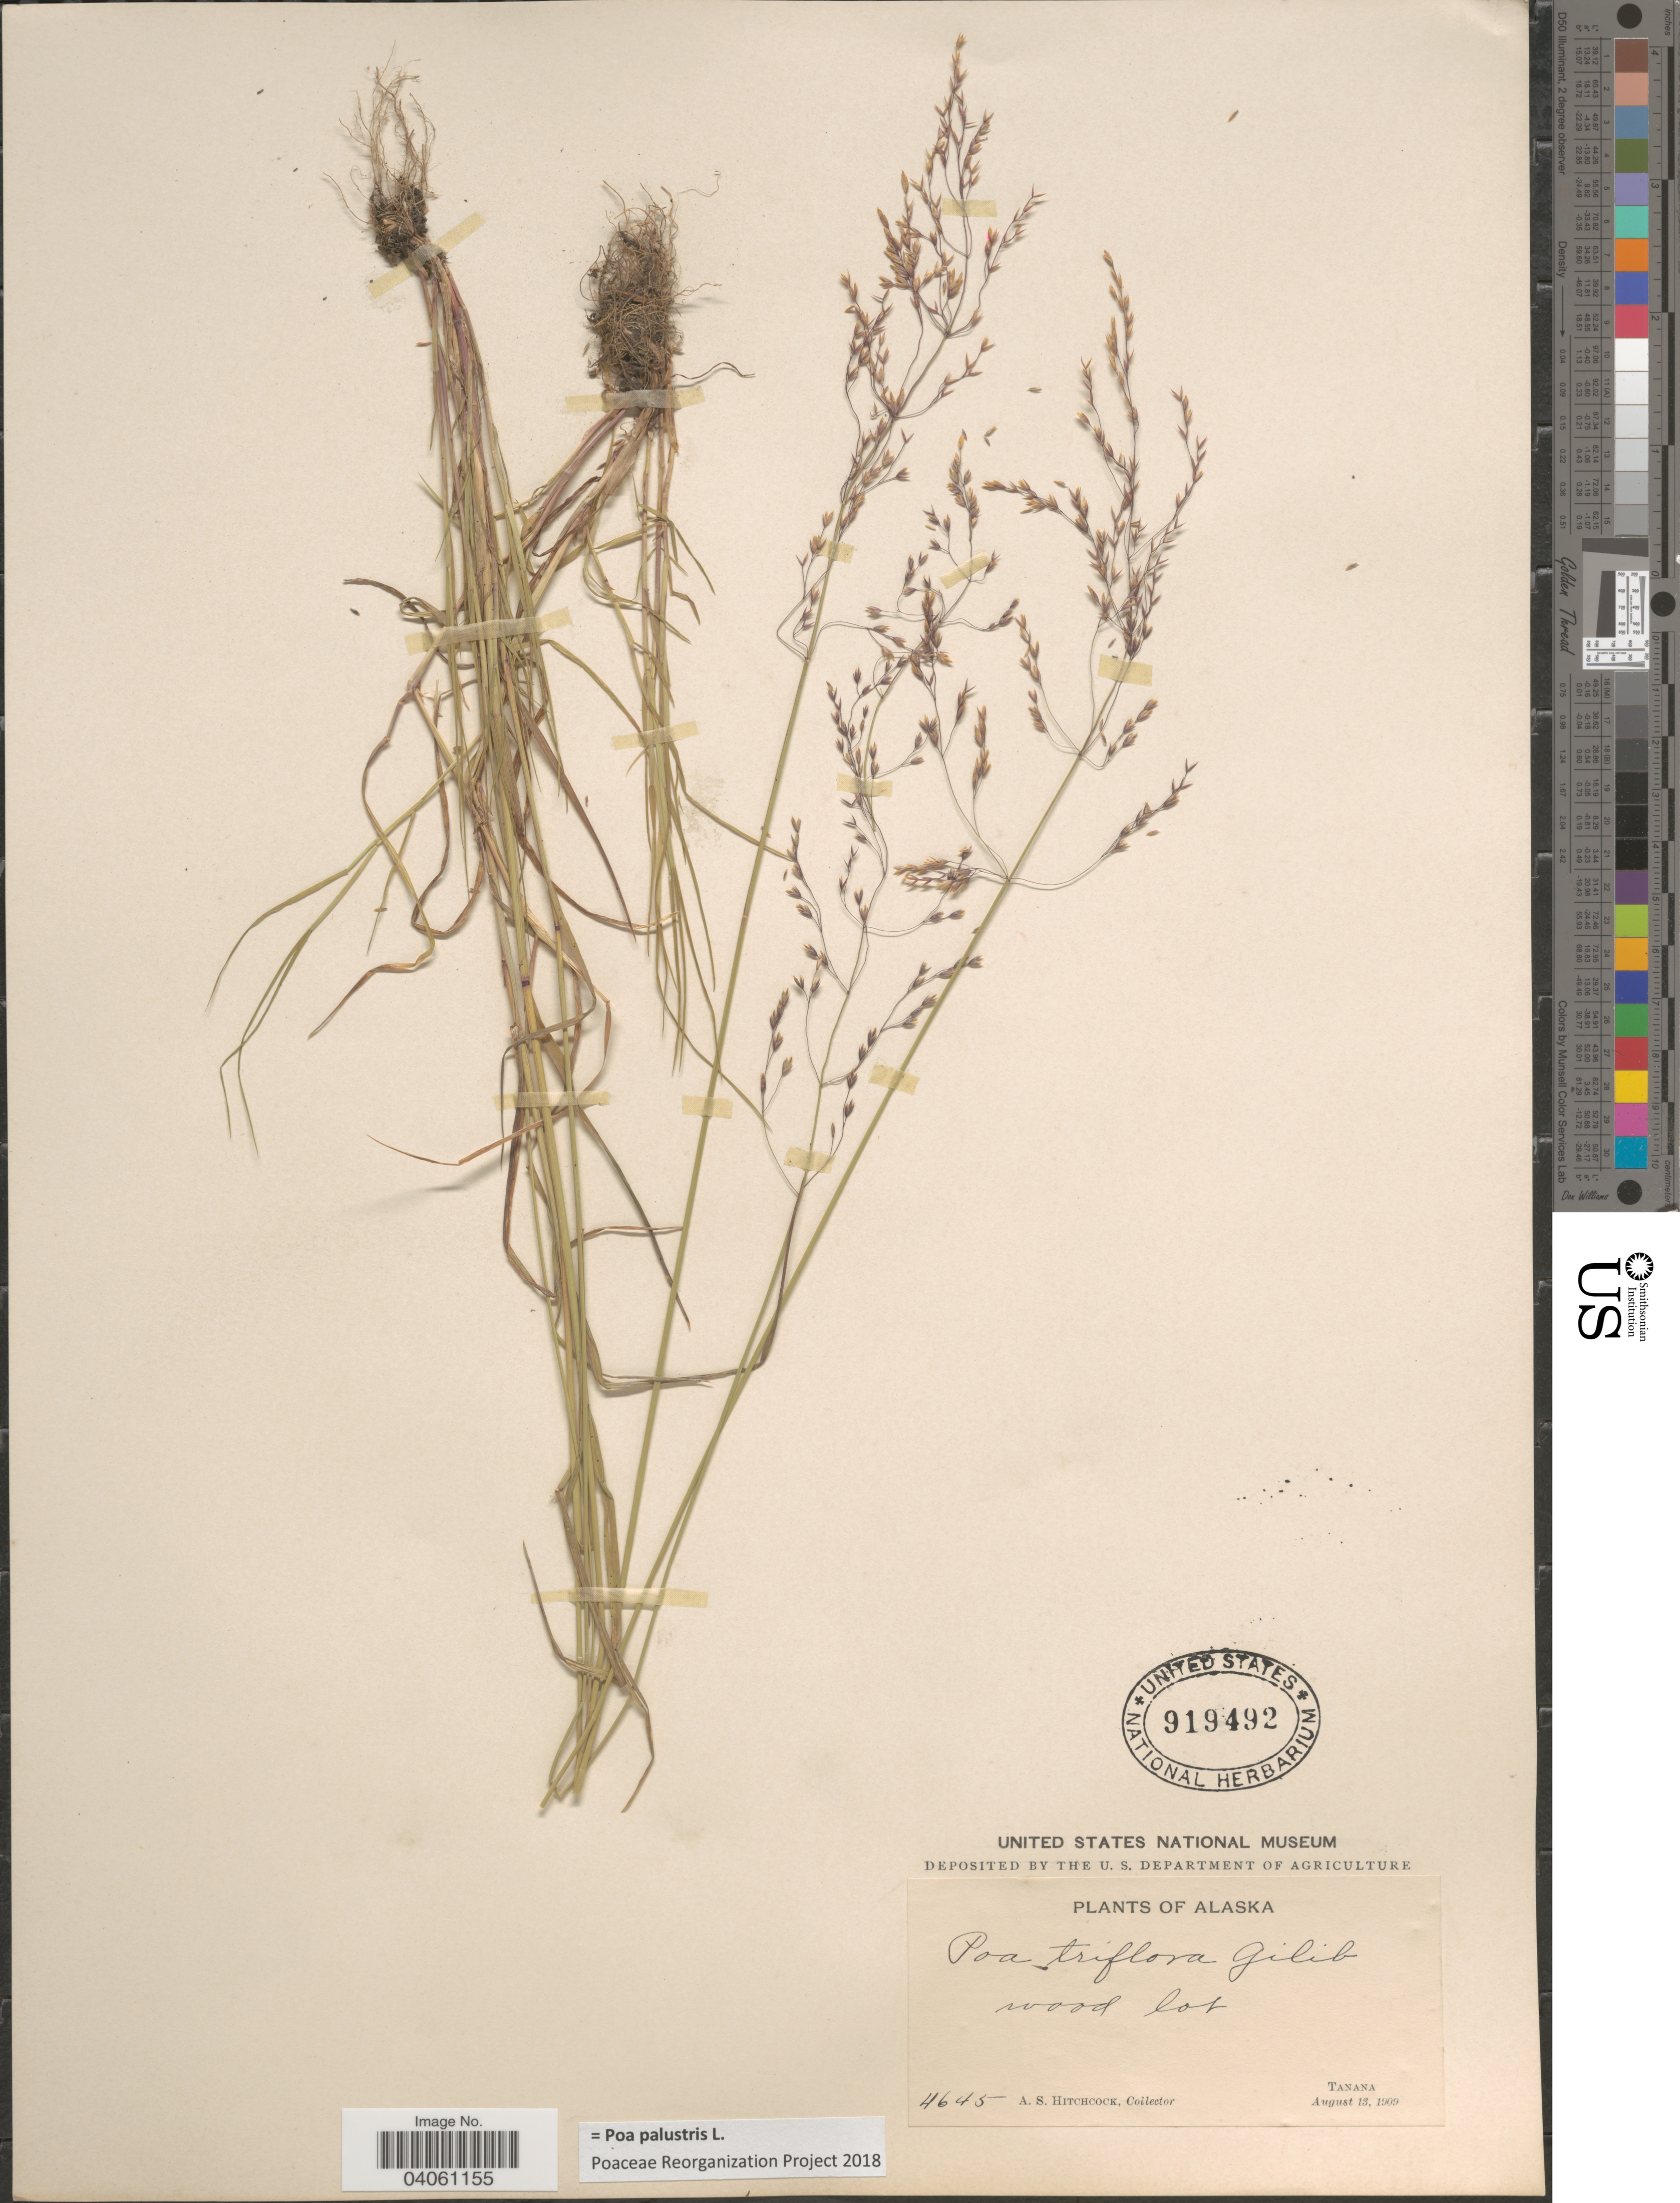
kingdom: Plantae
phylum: Tracheophyta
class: Liliopsida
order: Poales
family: Poaceae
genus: Poa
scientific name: Poa palustris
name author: L.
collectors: A. S. Hitchcock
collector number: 4645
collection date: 1909-08-13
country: United States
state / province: Alaska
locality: Tanana.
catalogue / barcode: US 919492